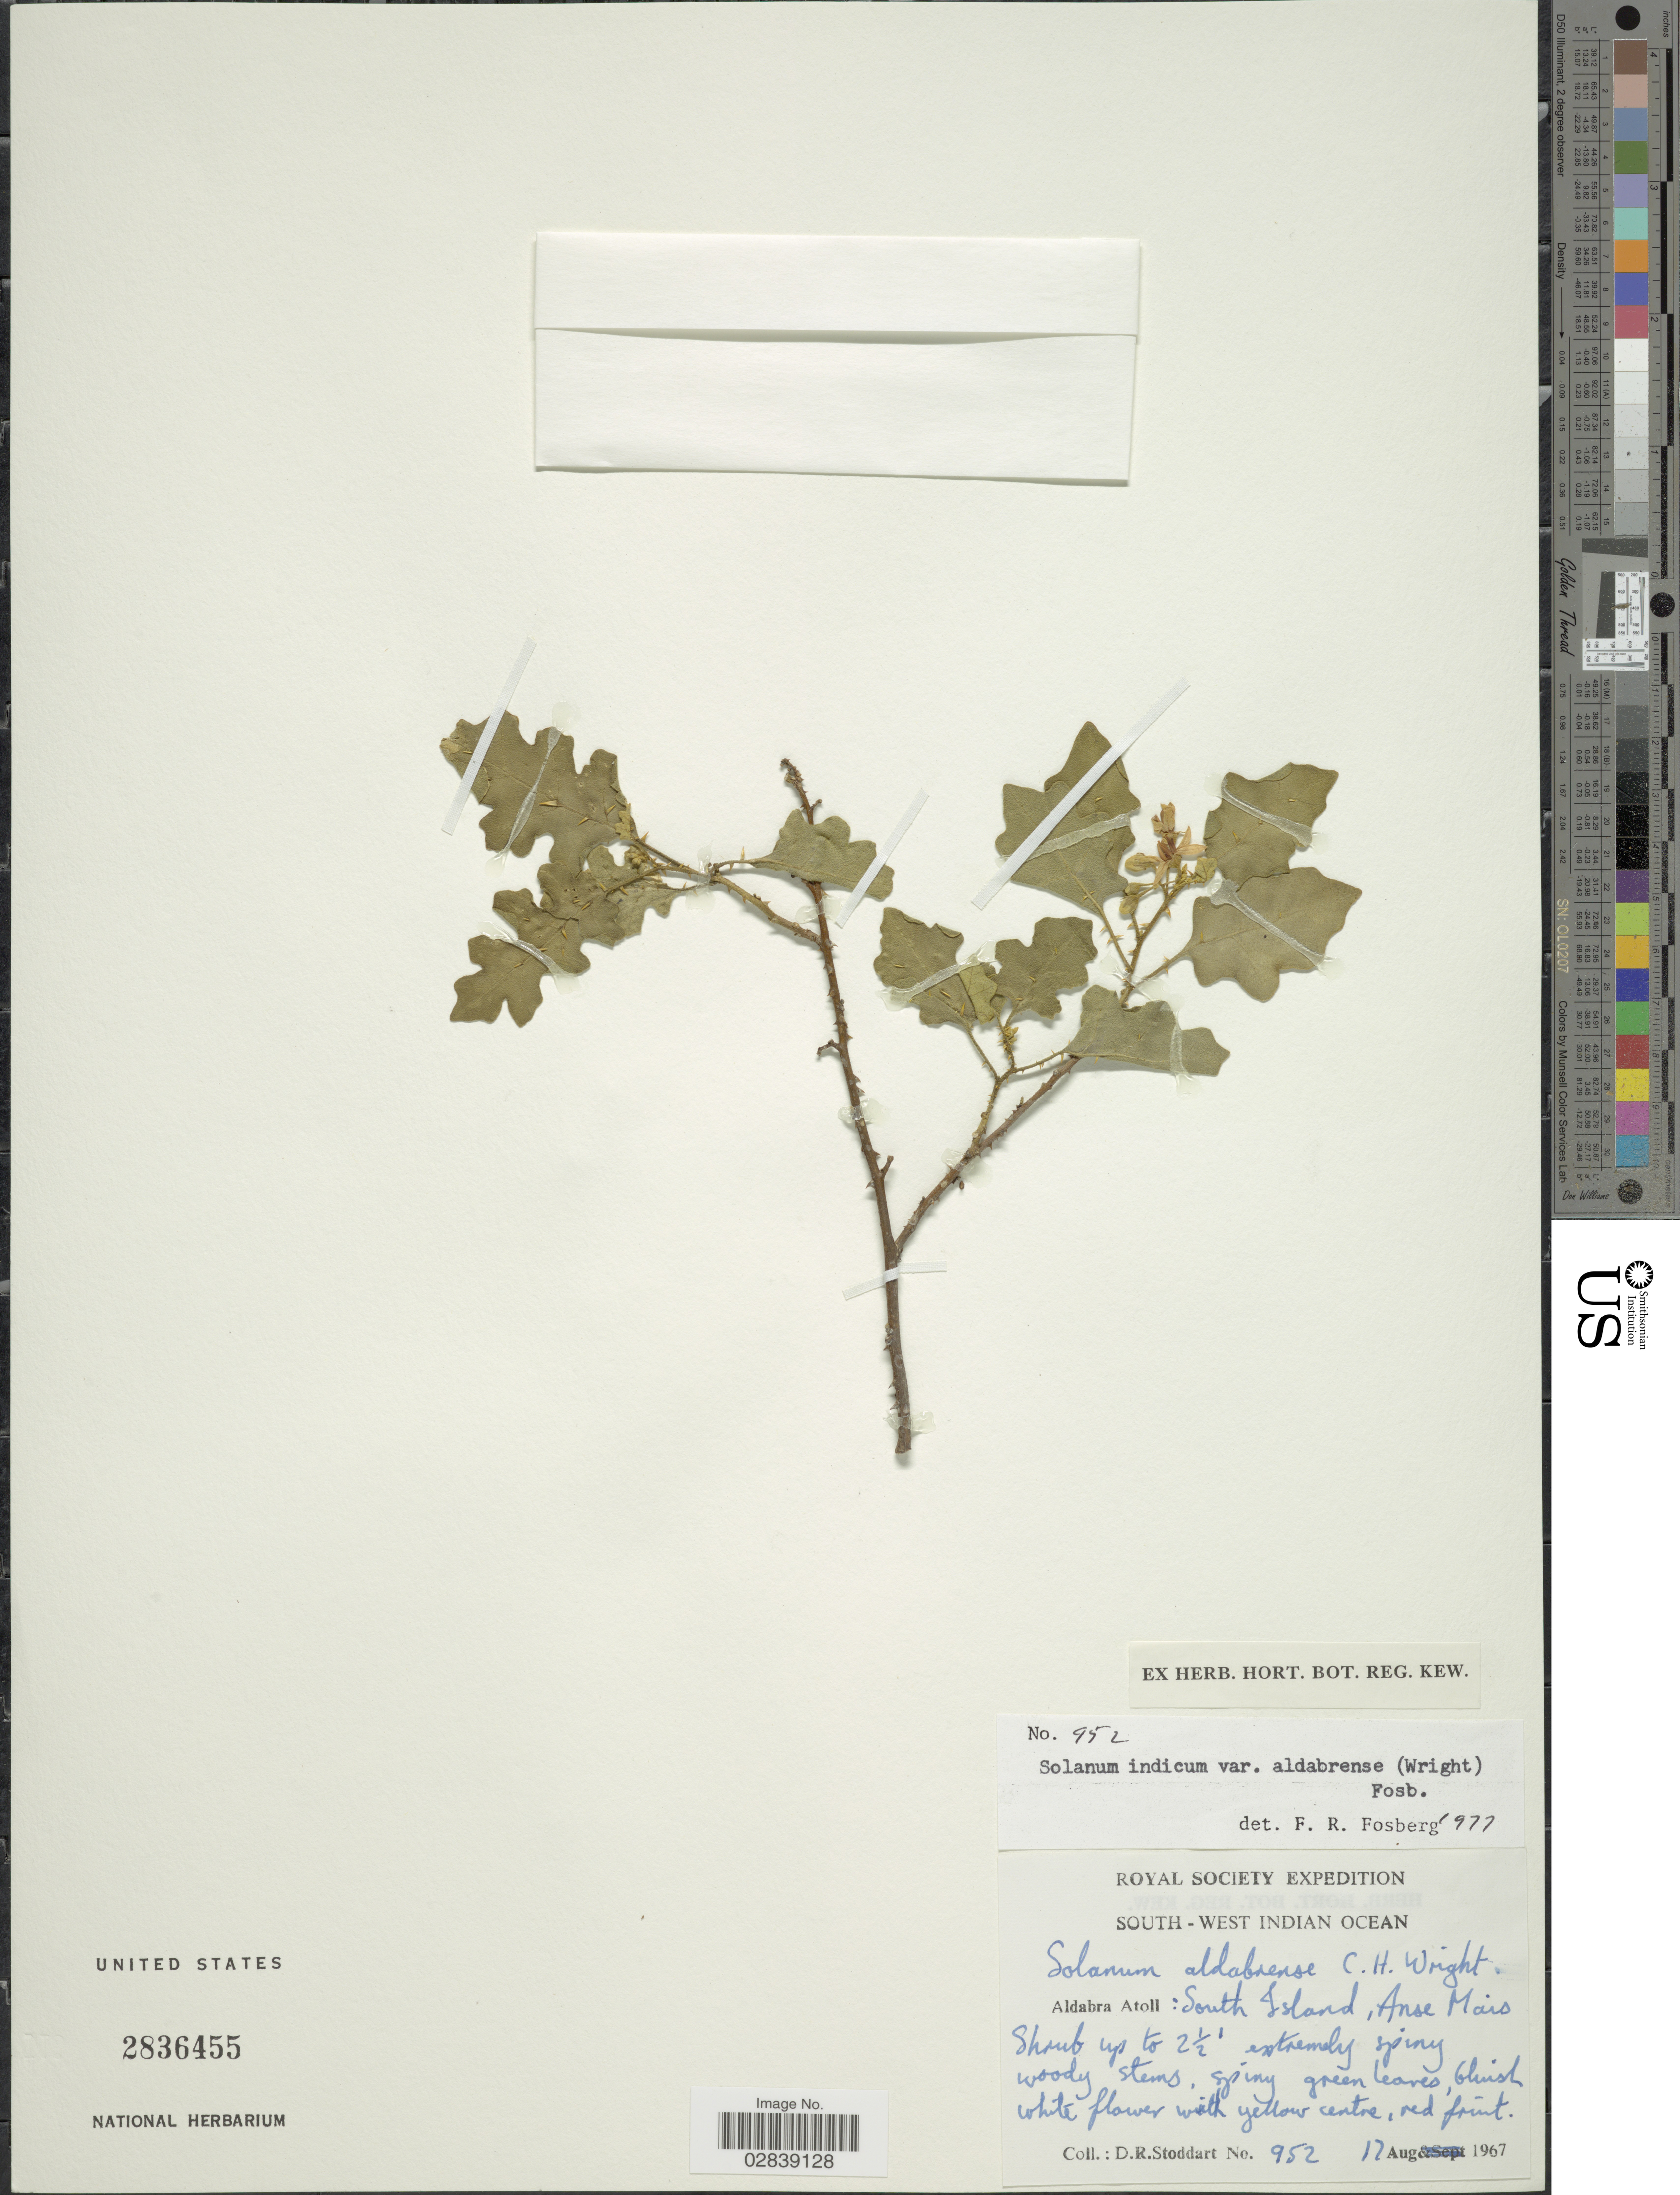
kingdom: Plantae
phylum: Tracheophyta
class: Magnoliopsida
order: Solanales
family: Solanaceae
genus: Solanum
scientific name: Solanum aldabrense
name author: C.H. Wright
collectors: D. R. Stoddart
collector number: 952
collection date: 1967-08-17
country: Seychelles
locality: South - West Indian Ocean. Aldabra Atoll: South Island, Anse Mais.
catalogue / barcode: US 2836455